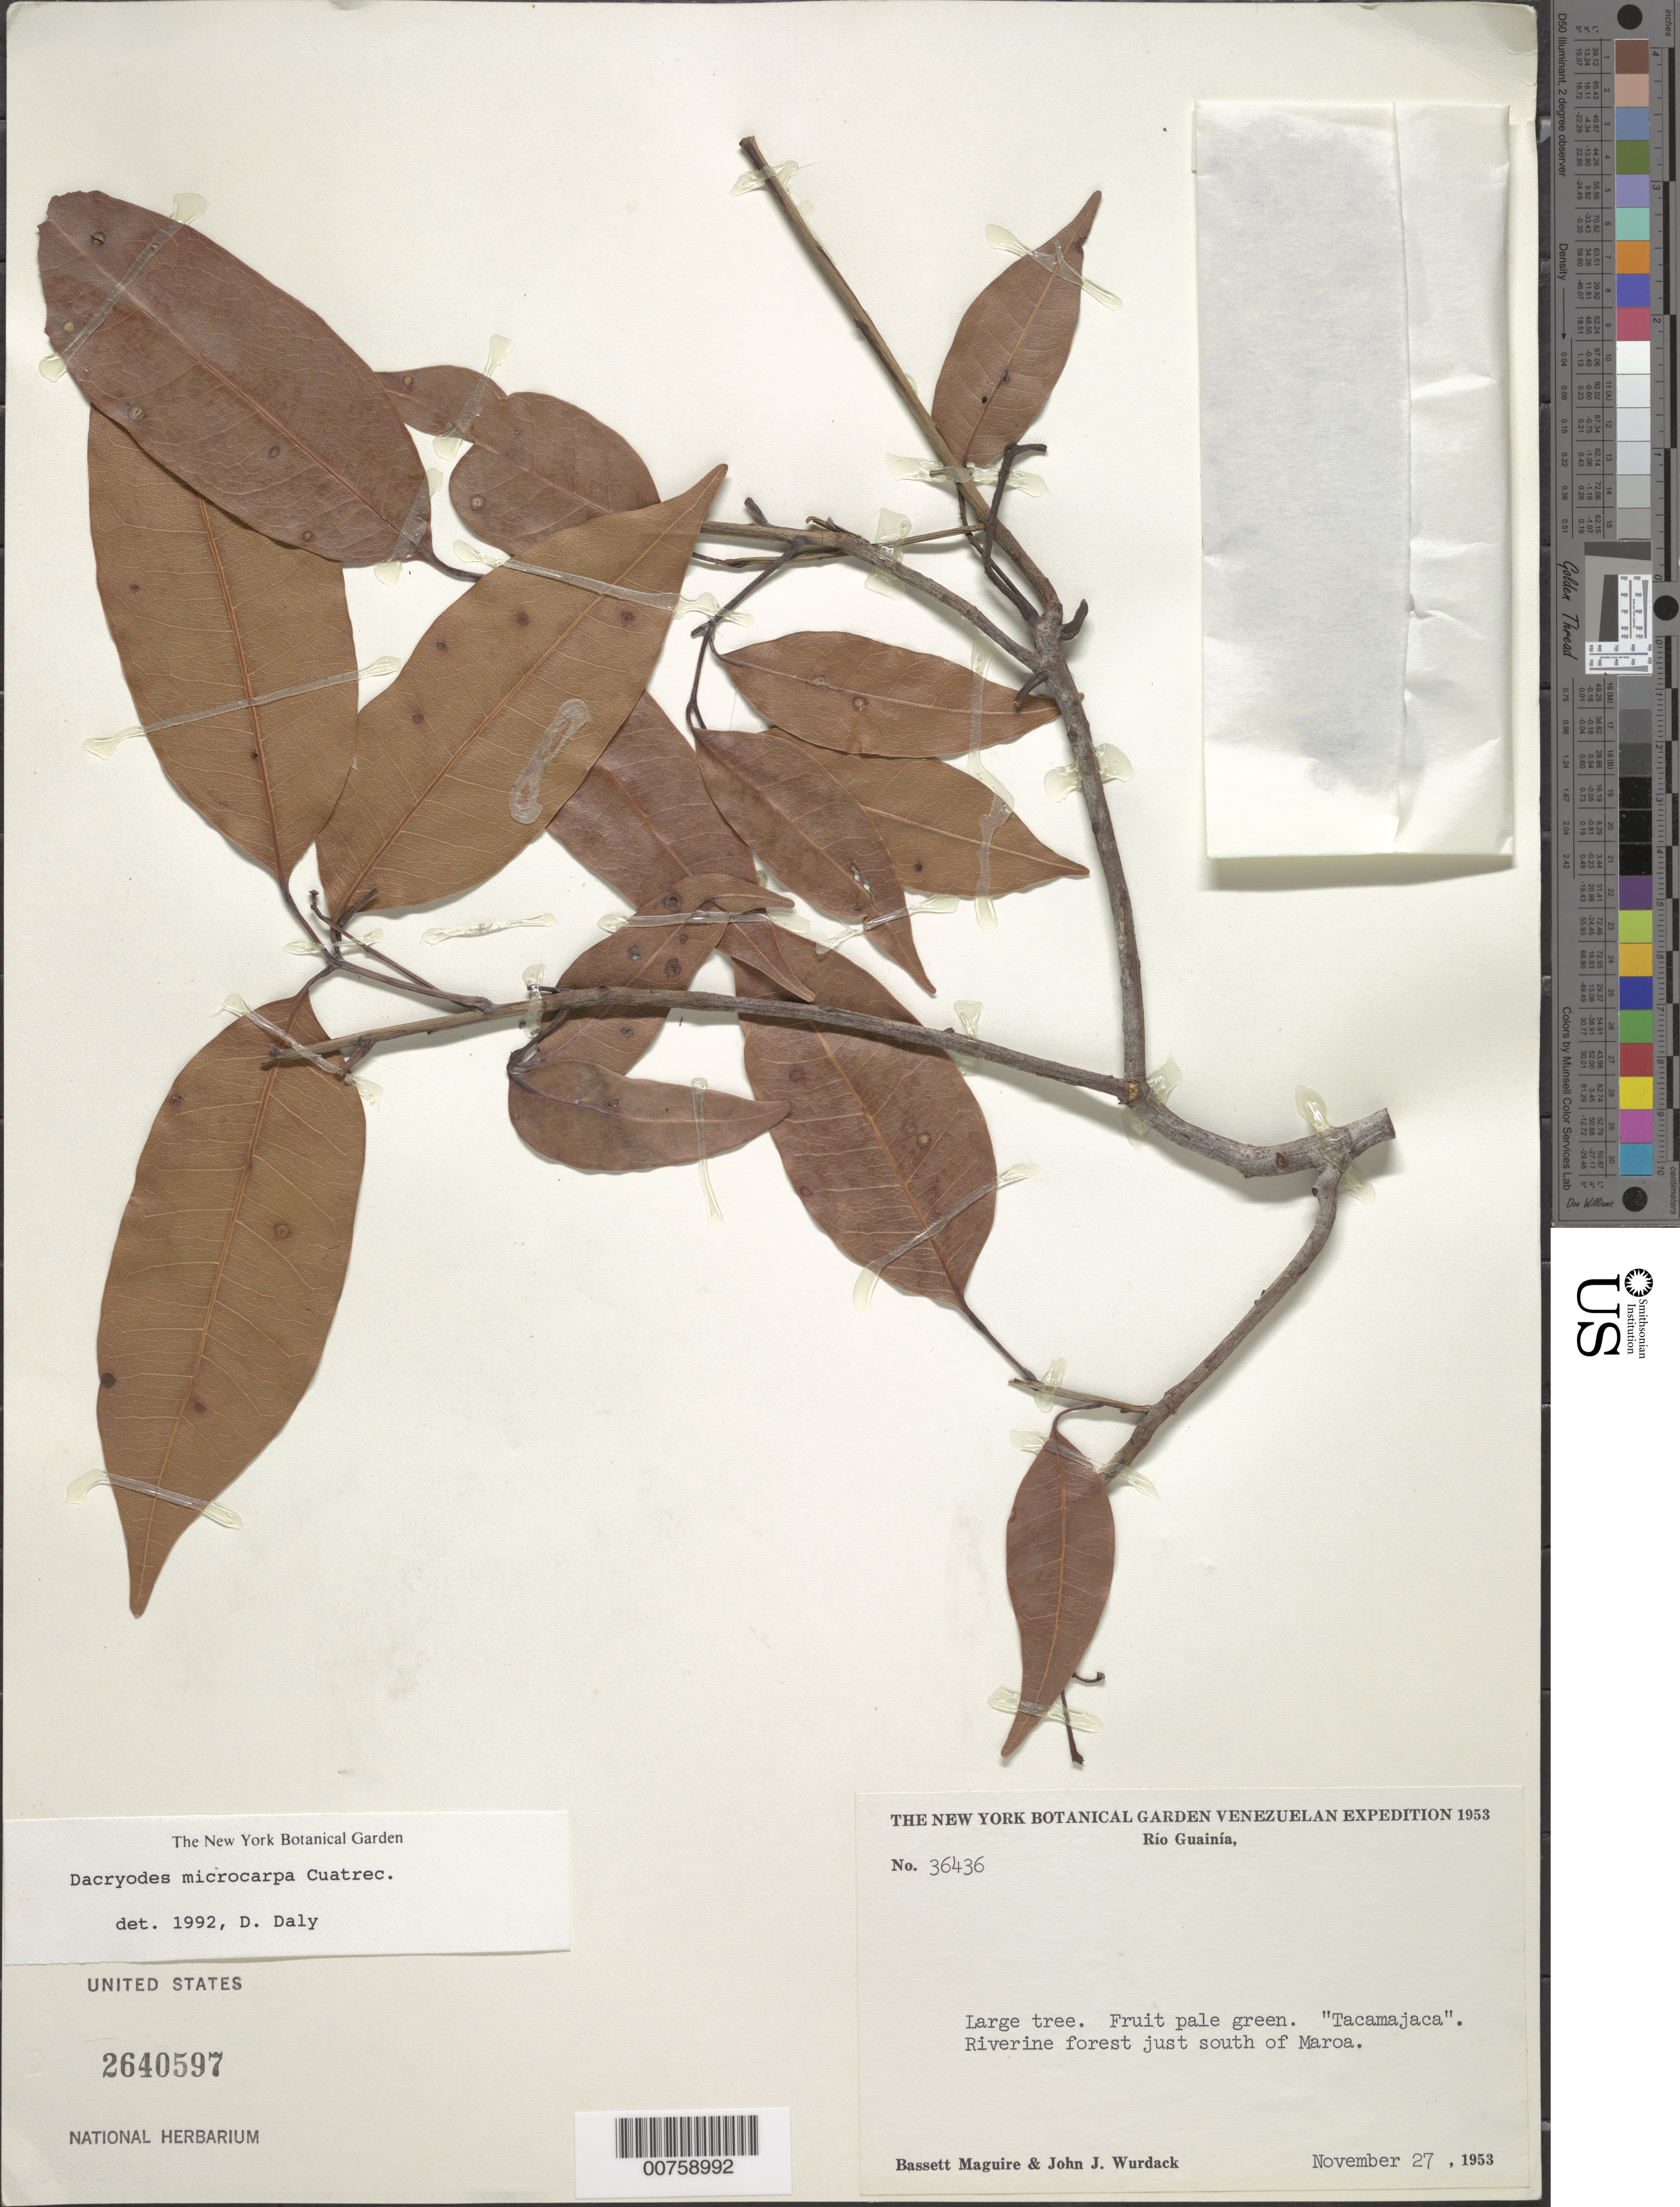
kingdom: Plantae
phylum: Tracheophyta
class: Magnoliopsida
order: Sapindales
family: Burseraceae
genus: Dacryodes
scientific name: Dacryodes microcarpa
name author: Cuatrec.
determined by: Daly, D. C.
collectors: B. Maguire, J. J. Wurdack & G. S. Bunting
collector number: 36436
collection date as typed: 27-Nov-53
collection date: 1953-11-27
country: Venezuela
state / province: Amazonas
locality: Río Guainía, just south of Maroa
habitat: Riverine forest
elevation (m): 120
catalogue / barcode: US 2640597